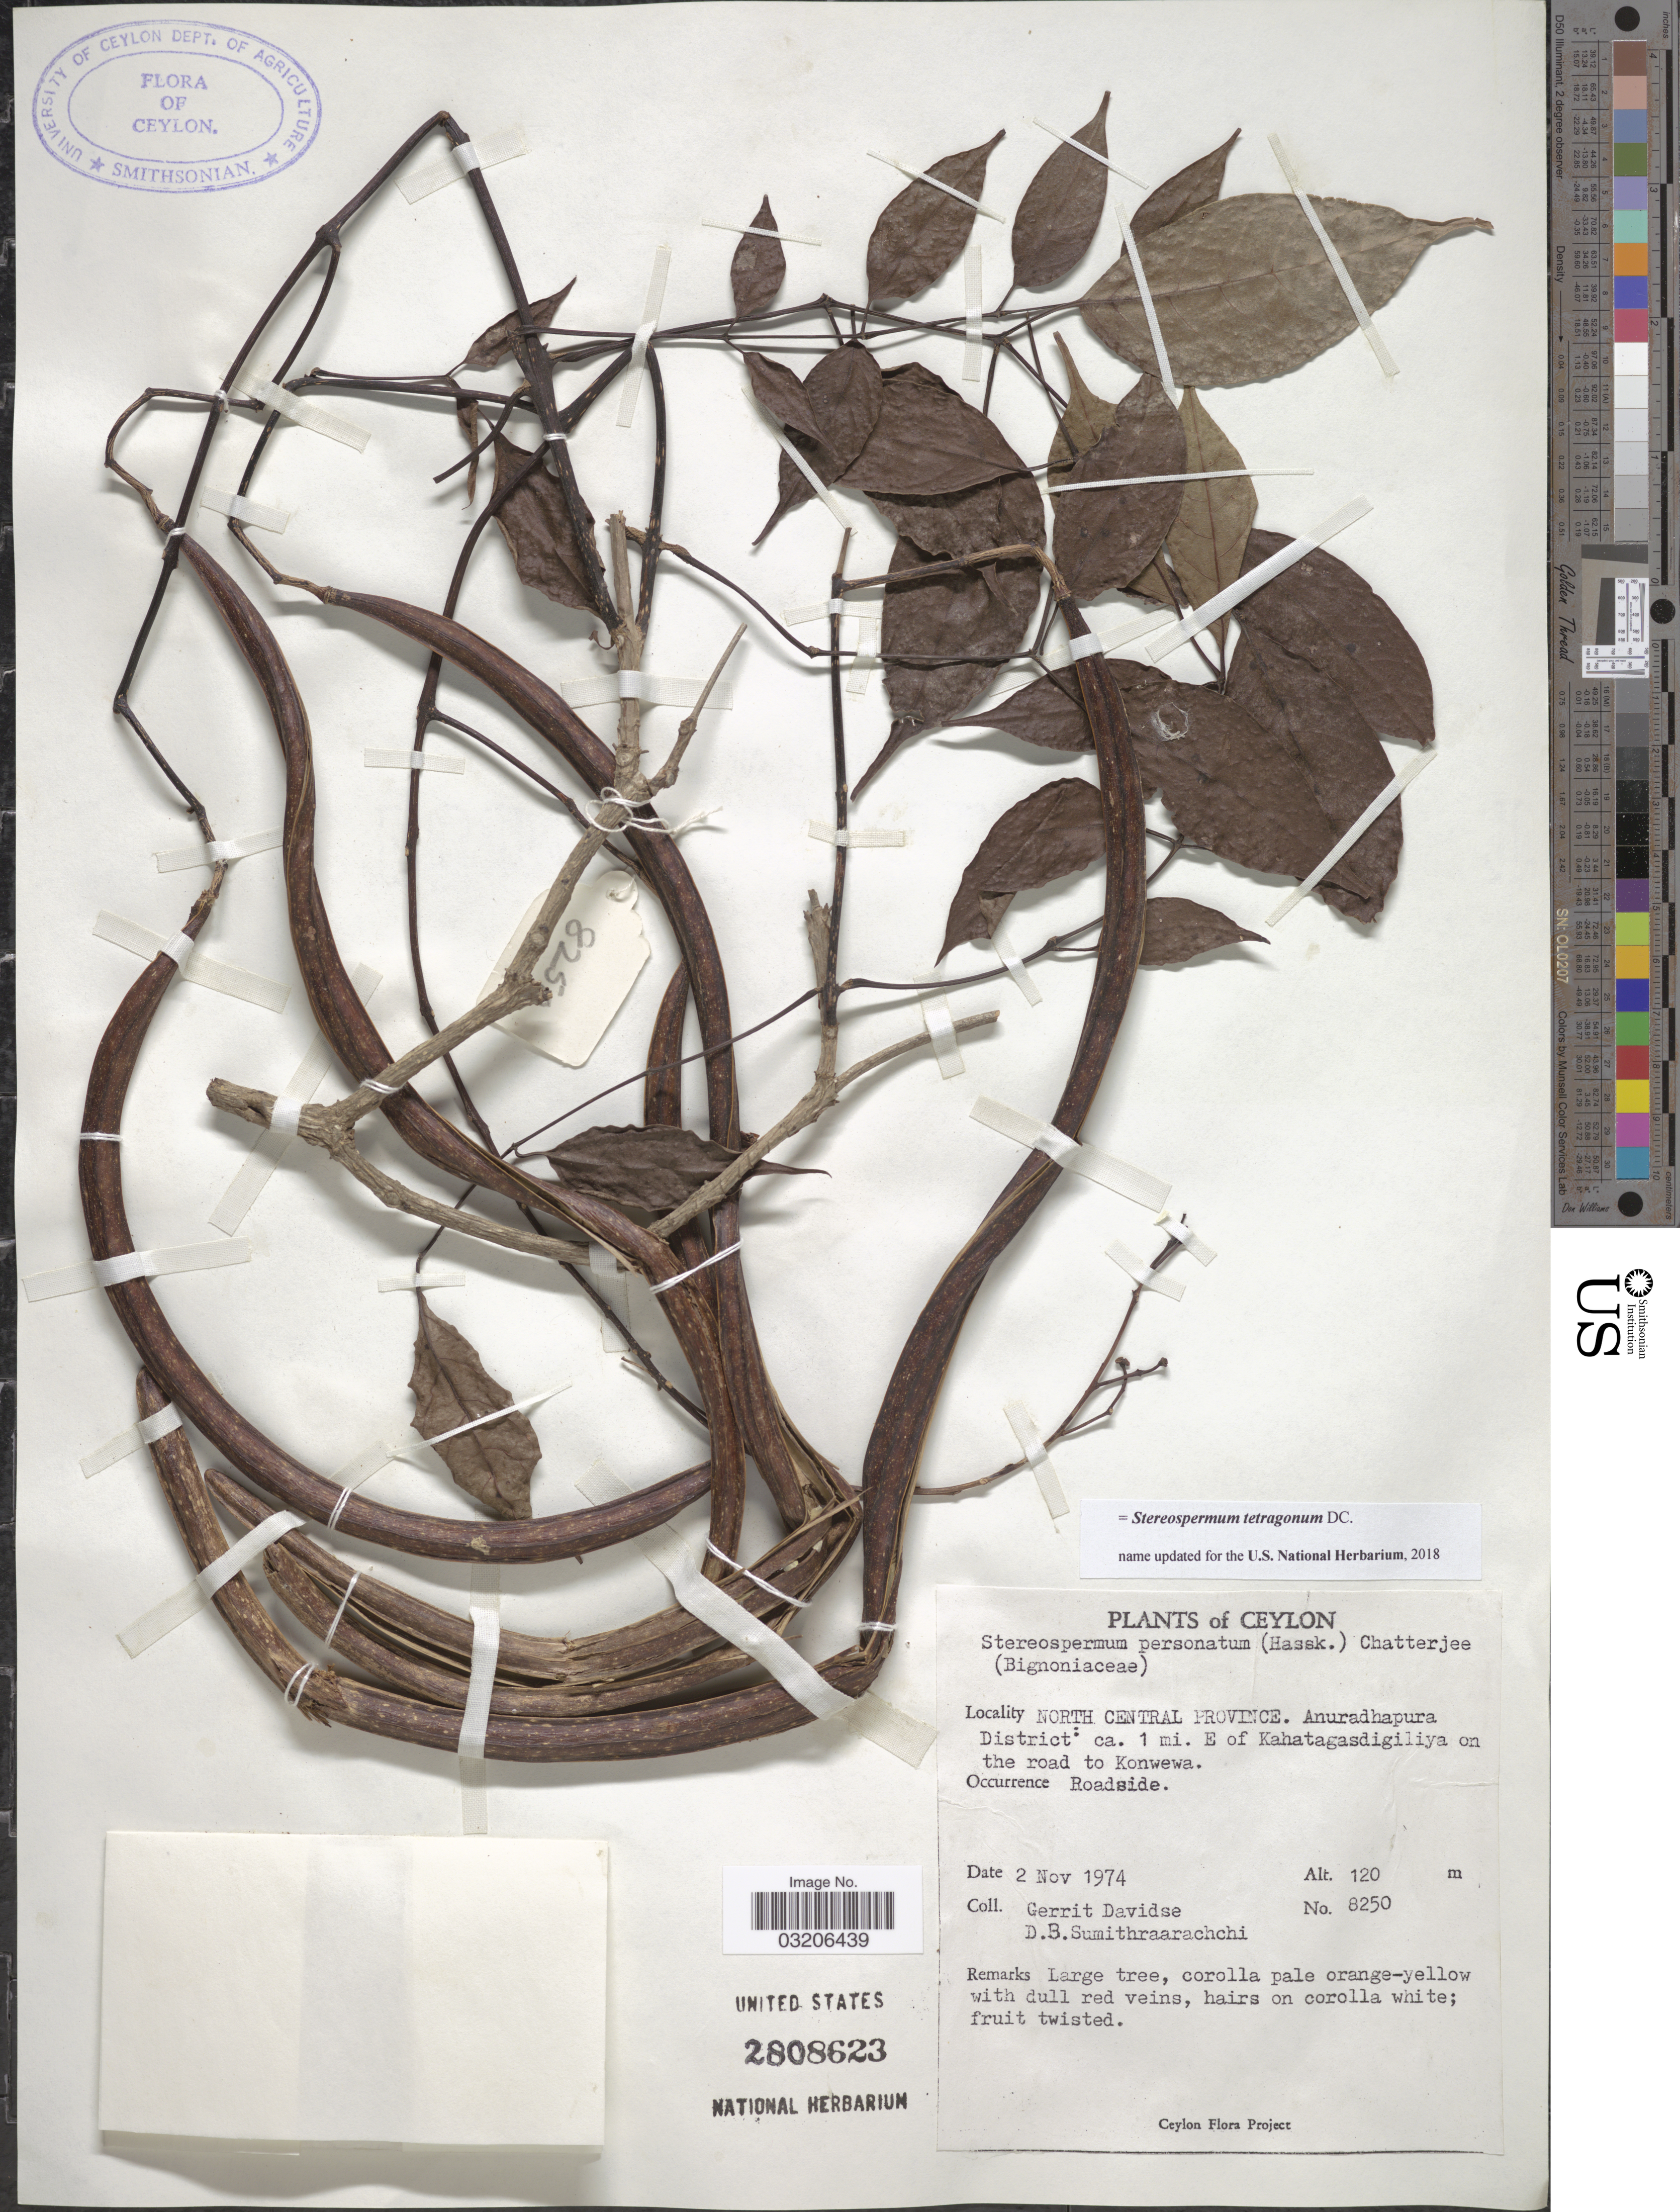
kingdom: Plantae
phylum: Tracheophyta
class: Magnoliopsida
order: Lamiales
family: Bignoniaceae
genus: Stereospermum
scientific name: Stereospermum tetragonum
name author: DC.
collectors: G. Davidse & D. B. Sumithraarachchi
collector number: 8250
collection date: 1974-11-02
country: Sri Lanka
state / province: North Central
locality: Ceylon. Anuradhapura District: ca. 1 mi. E of Kahatagasdigiliya on the road to Konwewa.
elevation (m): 120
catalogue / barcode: US 2808623